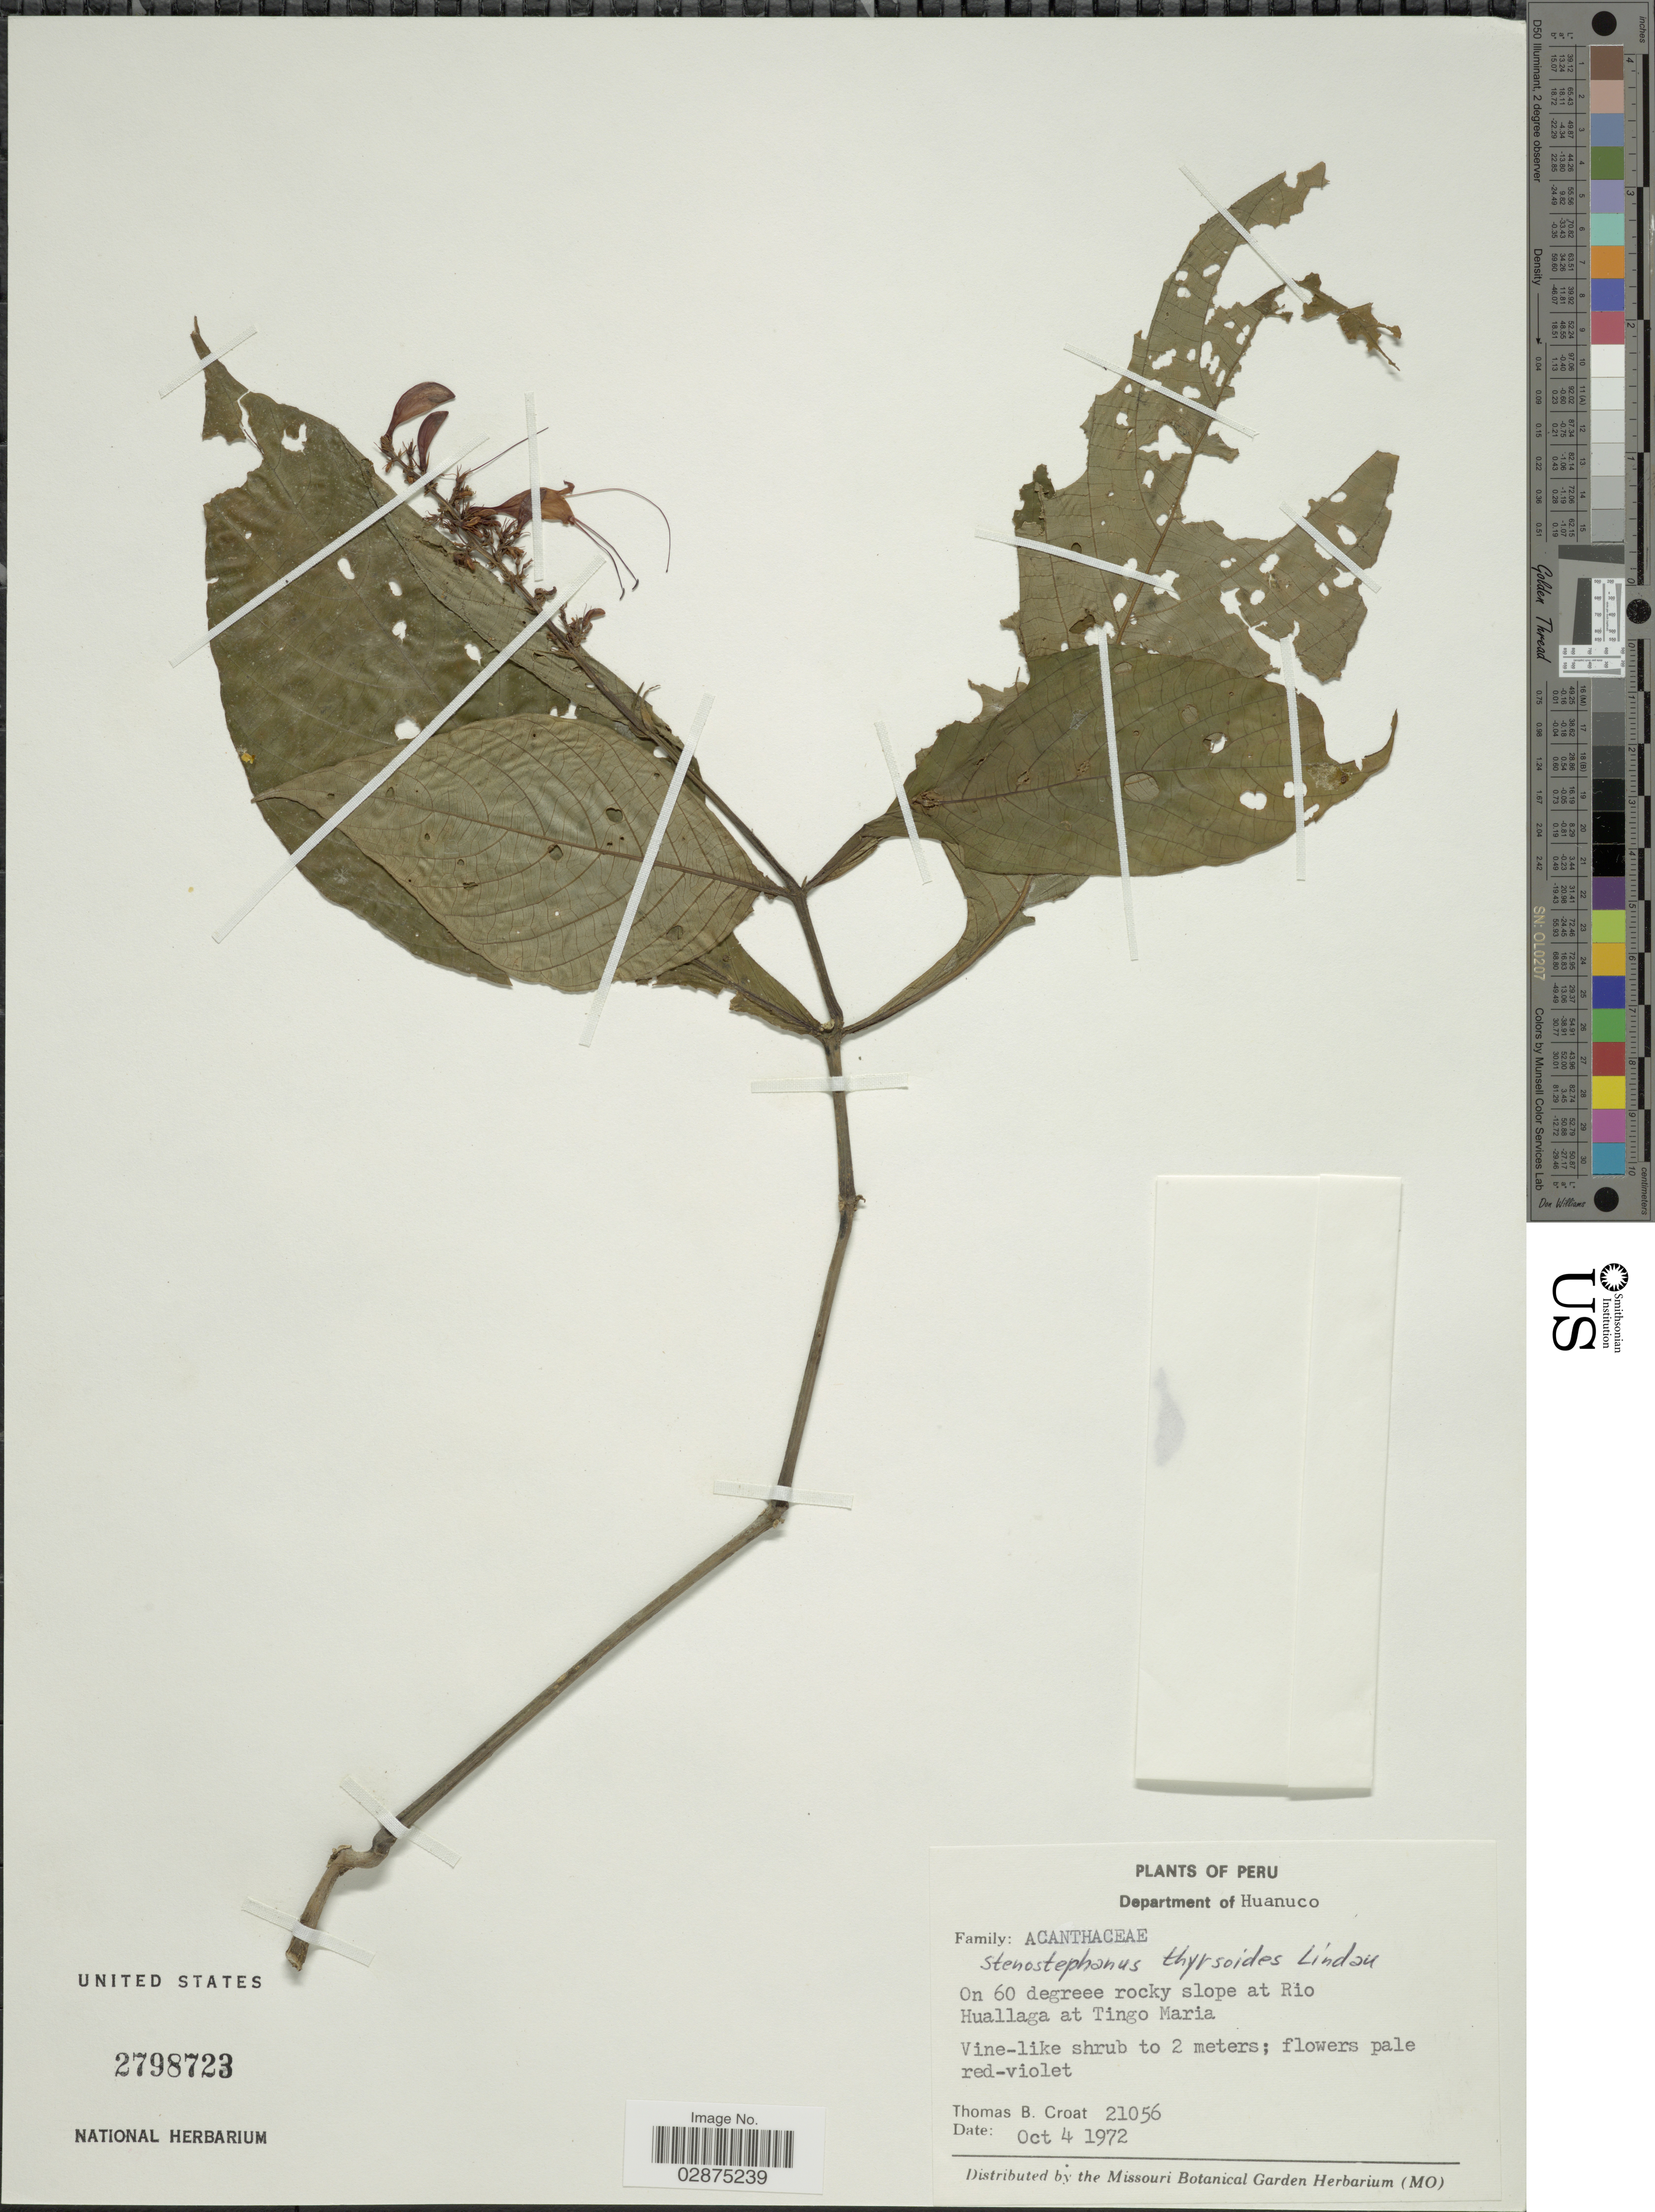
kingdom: Plantae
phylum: Tracheophyta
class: Magnoliopsida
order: Lamiales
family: Acanthaceae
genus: Stenostephanus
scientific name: Stenostephanus longistaminus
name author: (Ruiz & Pav.) V.M. Baum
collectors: T. B. Croat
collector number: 21056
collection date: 1972-10-04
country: Peru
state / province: Huánuco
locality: Department of Huanuco. On 60 degree rocky slope at Rio Huallaga at Tingo Maria.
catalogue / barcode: US 2798723